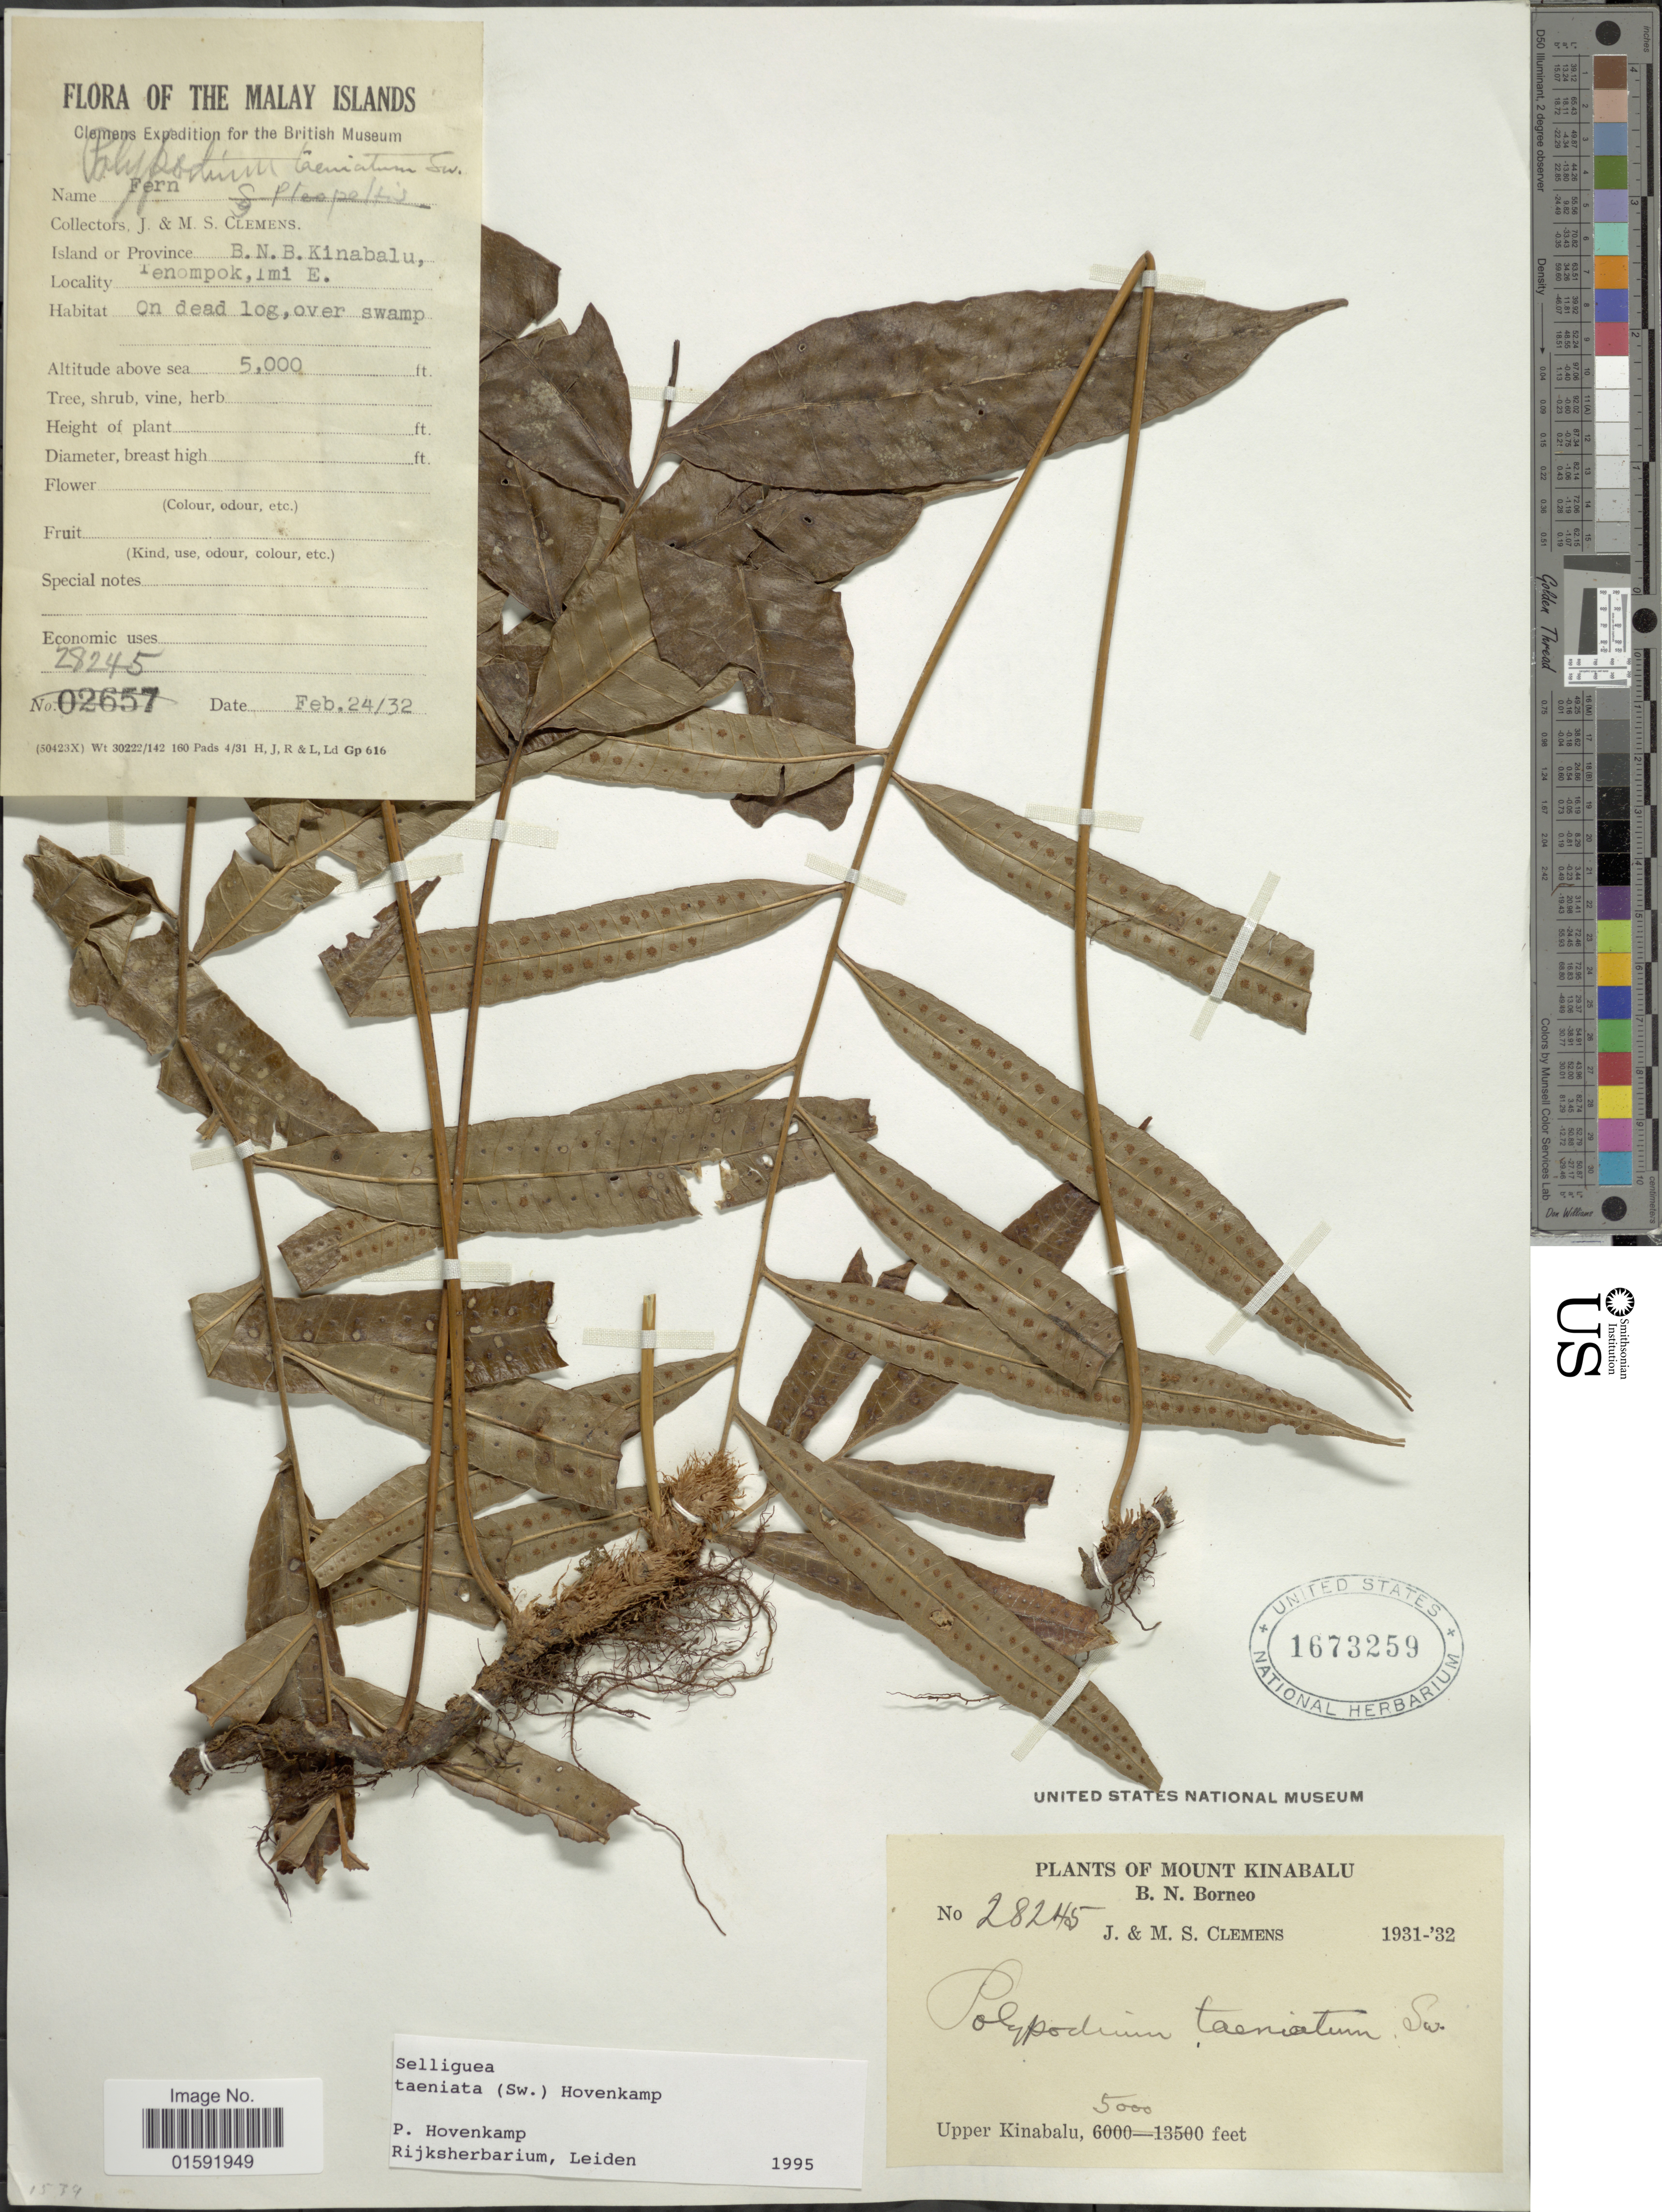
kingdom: Plantae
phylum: Tracheophyta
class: Polypodiopsida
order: Polypodiales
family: Polypodiaceae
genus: Selliguea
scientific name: Selliguea taeniata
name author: Parris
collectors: J. Clemens & M. S. Clemens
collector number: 28245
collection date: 1932-02-24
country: Malaysia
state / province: Sabah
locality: B.N.B. Borneo, Kinabalu, Tenompok, 1 mi. E., Upper Kinabalu, The Malay Islands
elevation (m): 1524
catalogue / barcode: US 1673259